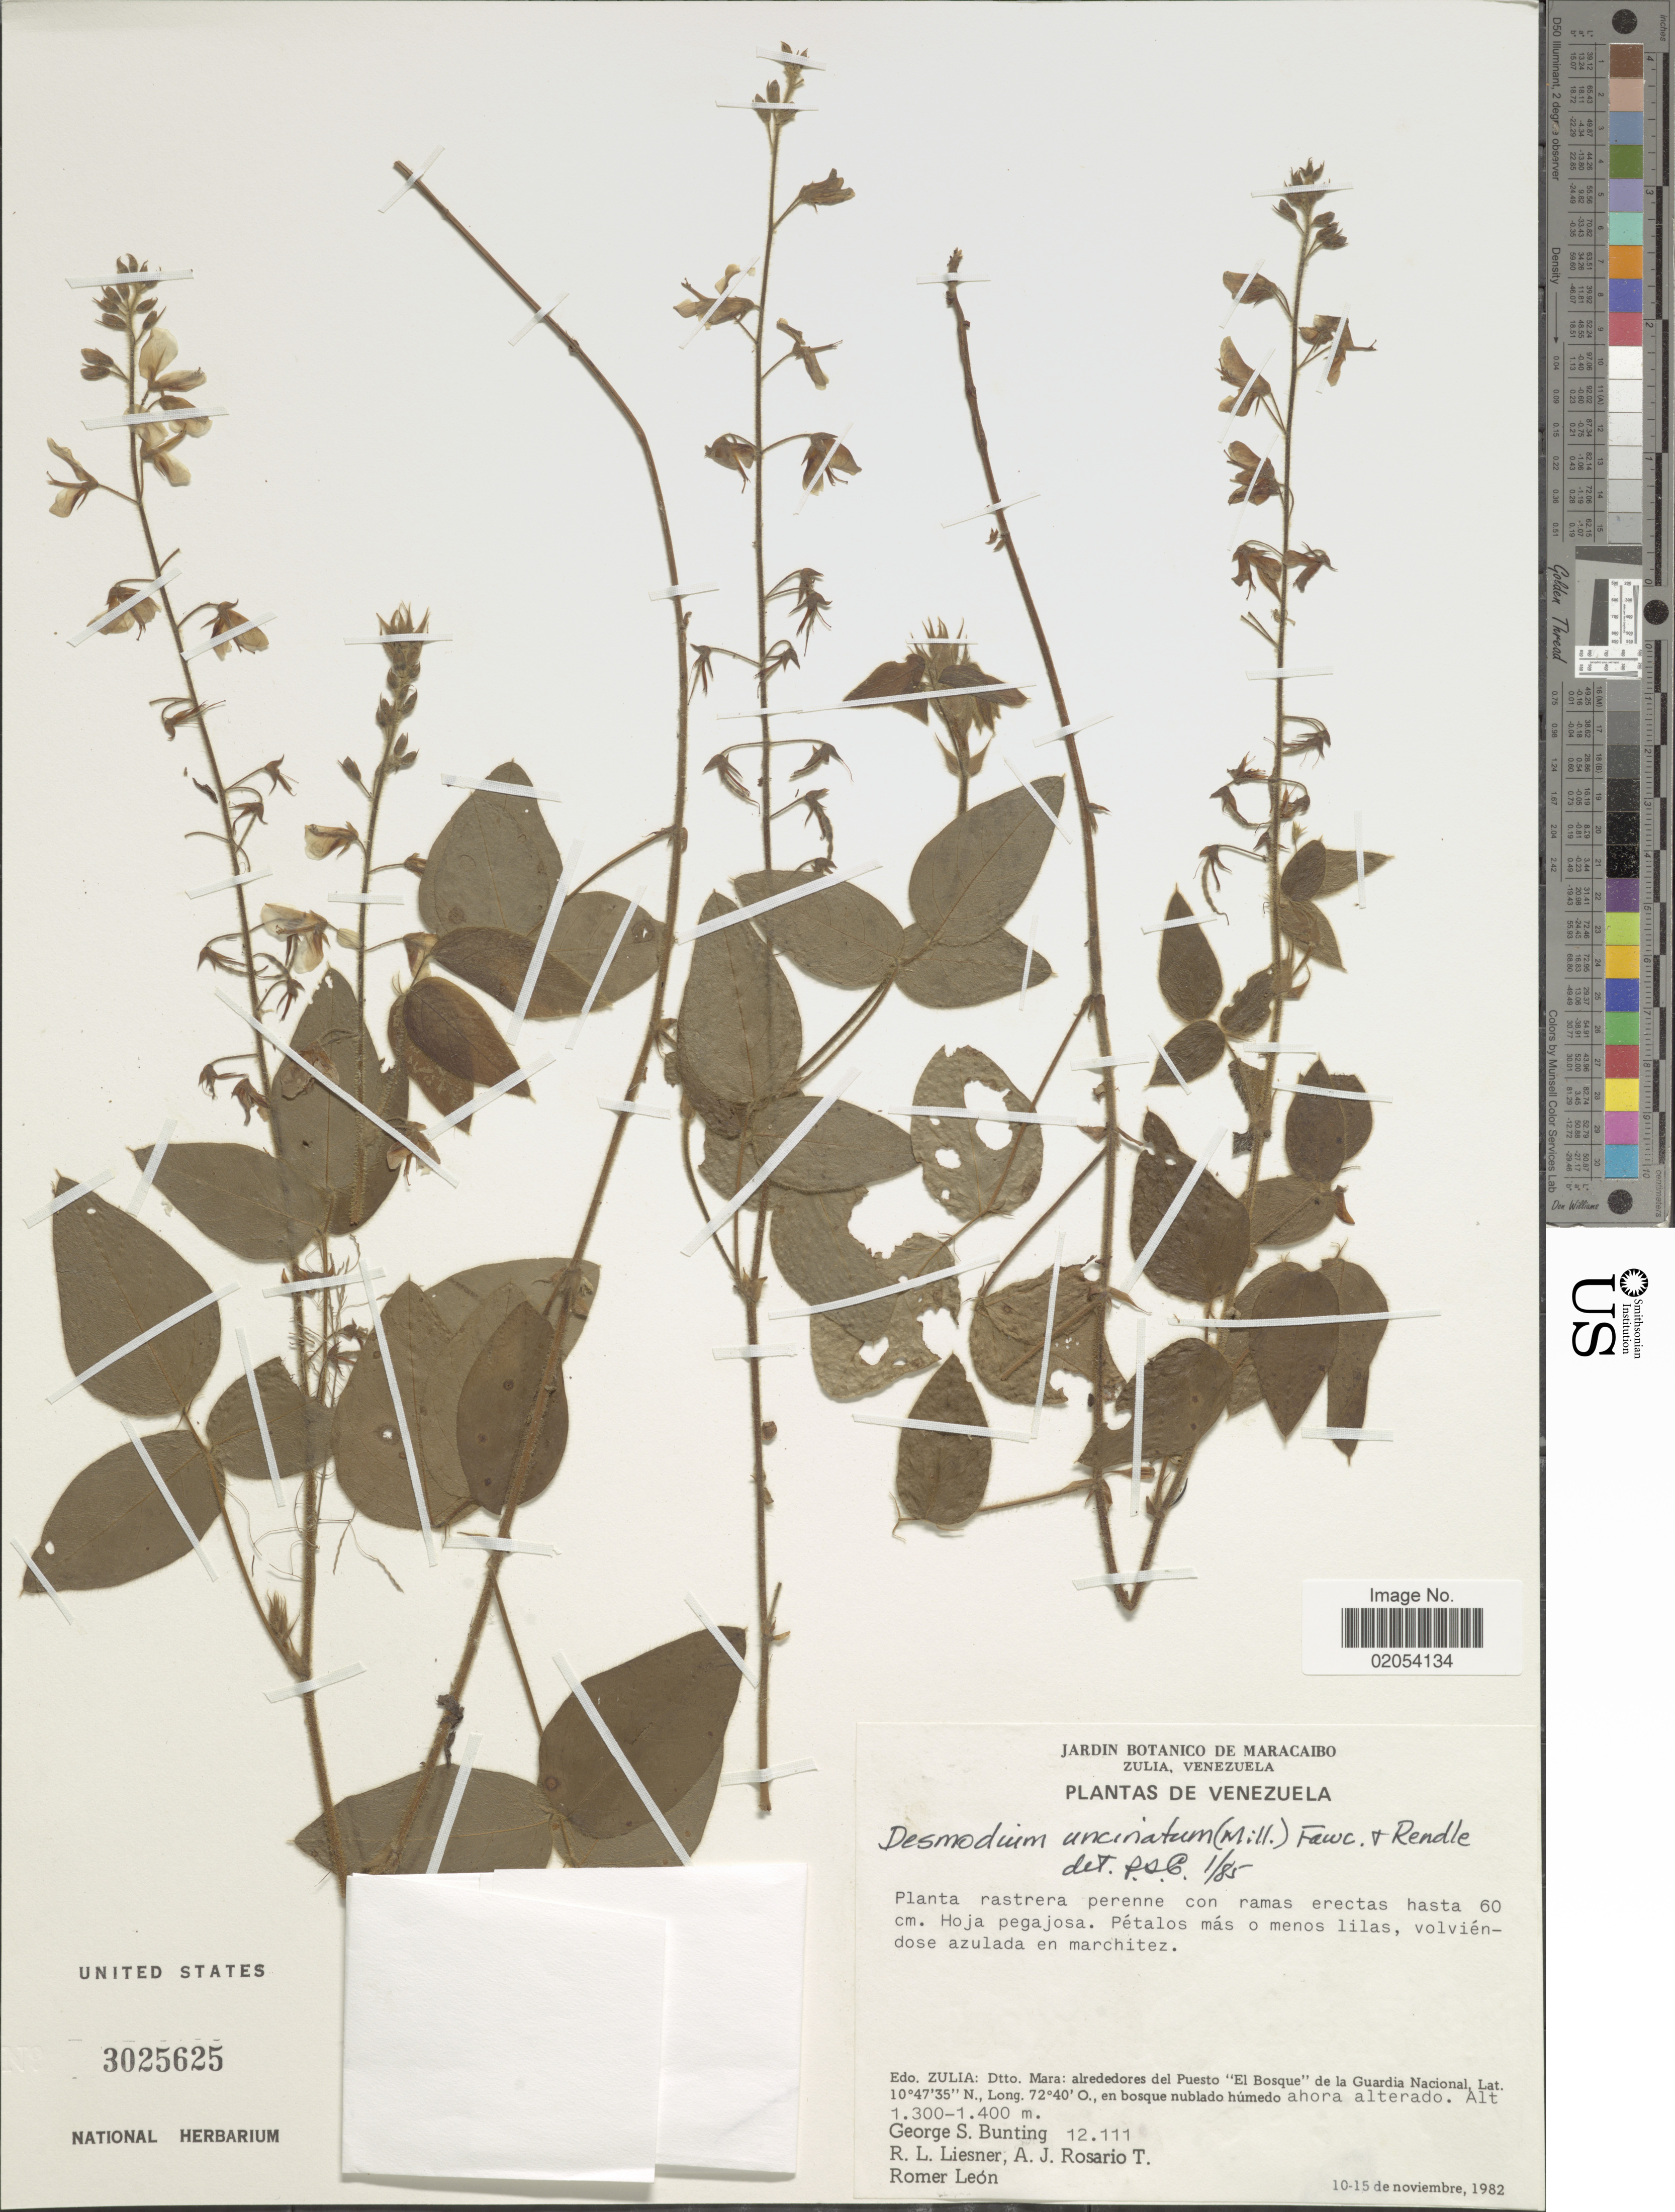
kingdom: Plantae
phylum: Tracheophyta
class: Magnoliopsida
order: Fabales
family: Fabaceae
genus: Desmodium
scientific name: Desmodium uncinatum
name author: (Jacq.) DC.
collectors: R. L. Liesner, A. Rosario T. & R. A. León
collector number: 12111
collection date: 1982-11-10/1982-11-15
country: Venezuela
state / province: Zulia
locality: Dtto. Mara: alrededores del Puesto "El Bosque"de la Guaria Nacional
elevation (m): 1300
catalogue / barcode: US 3025625